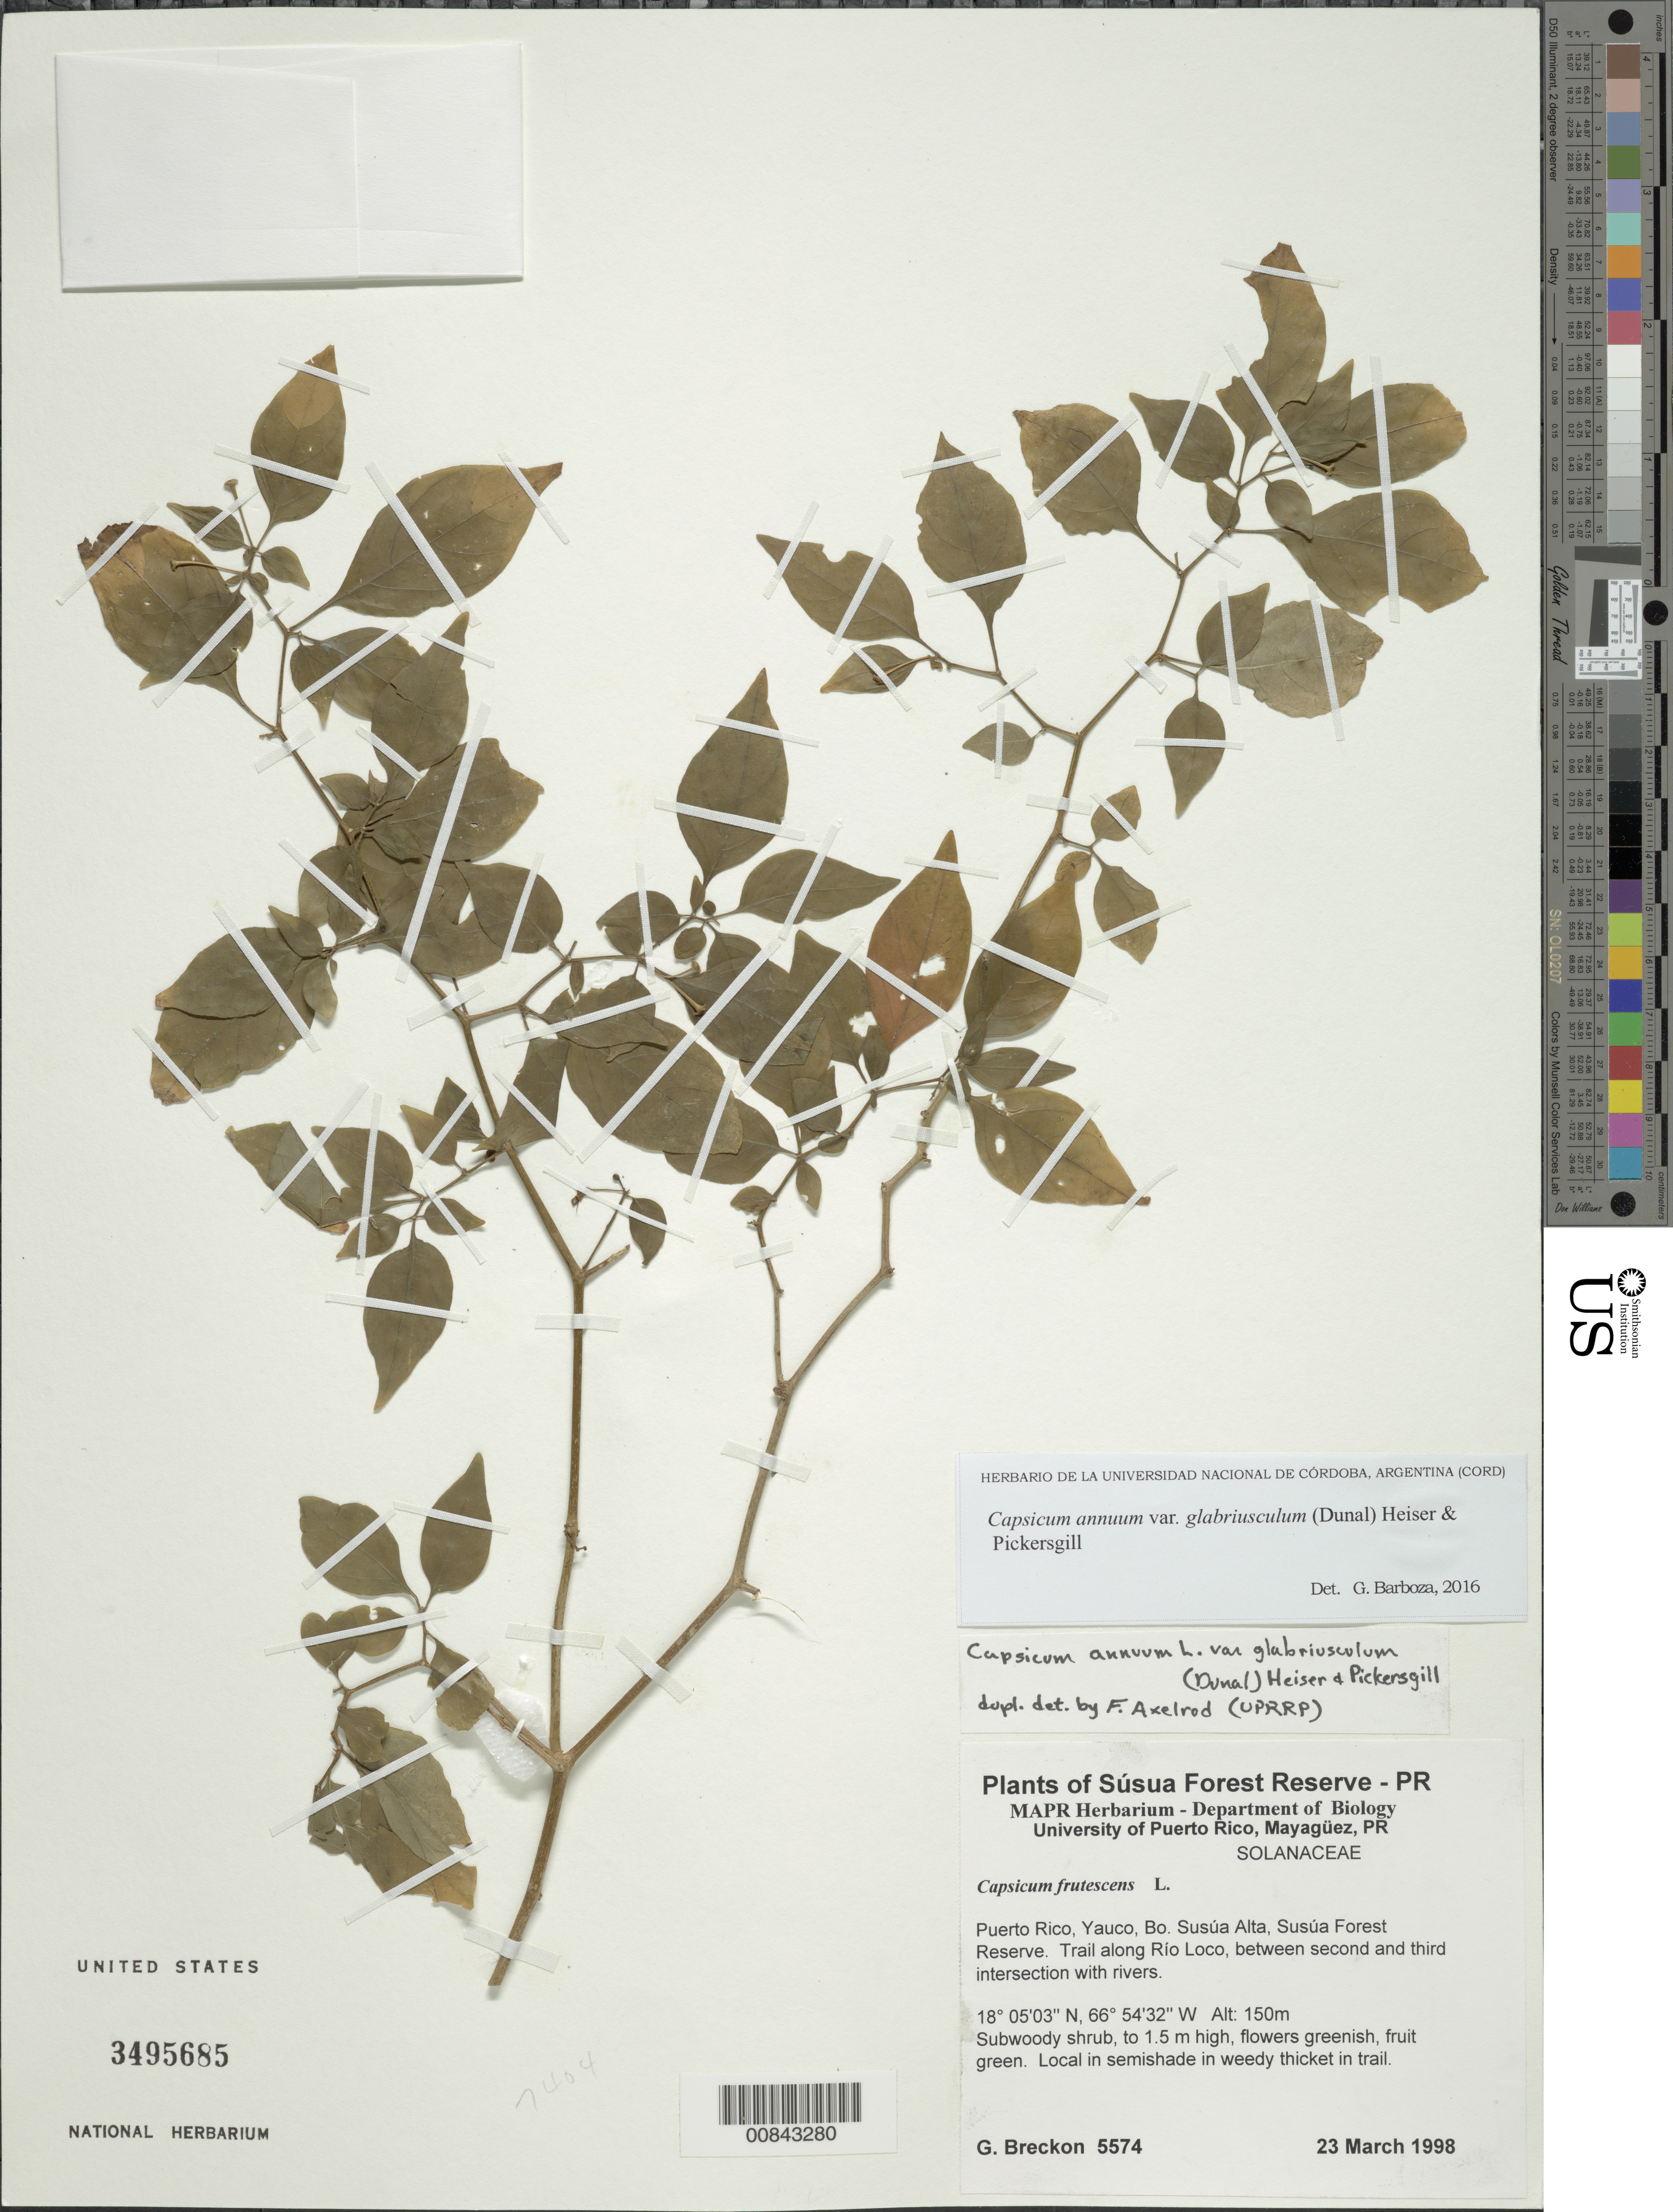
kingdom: Plantae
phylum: Tracheophyta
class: Magnoliopsida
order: Solanales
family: Solanaceae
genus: Capsicum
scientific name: Capsicum annuum var. glabriusculum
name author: (Dunal) Heiser & Pickersgill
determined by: Barboza, G. E., (CORD), Museo Botanico - Cordoba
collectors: G. Breckon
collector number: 5574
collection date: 1998-03-23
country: Puerto Rico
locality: Yauco, Bo. Susúa Alta, Susúa Forest Recerve. Trail along Río Loco, between second and third intersection with rivers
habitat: Local in semishade in weedy thicket in trail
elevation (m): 150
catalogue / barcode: US 3495685